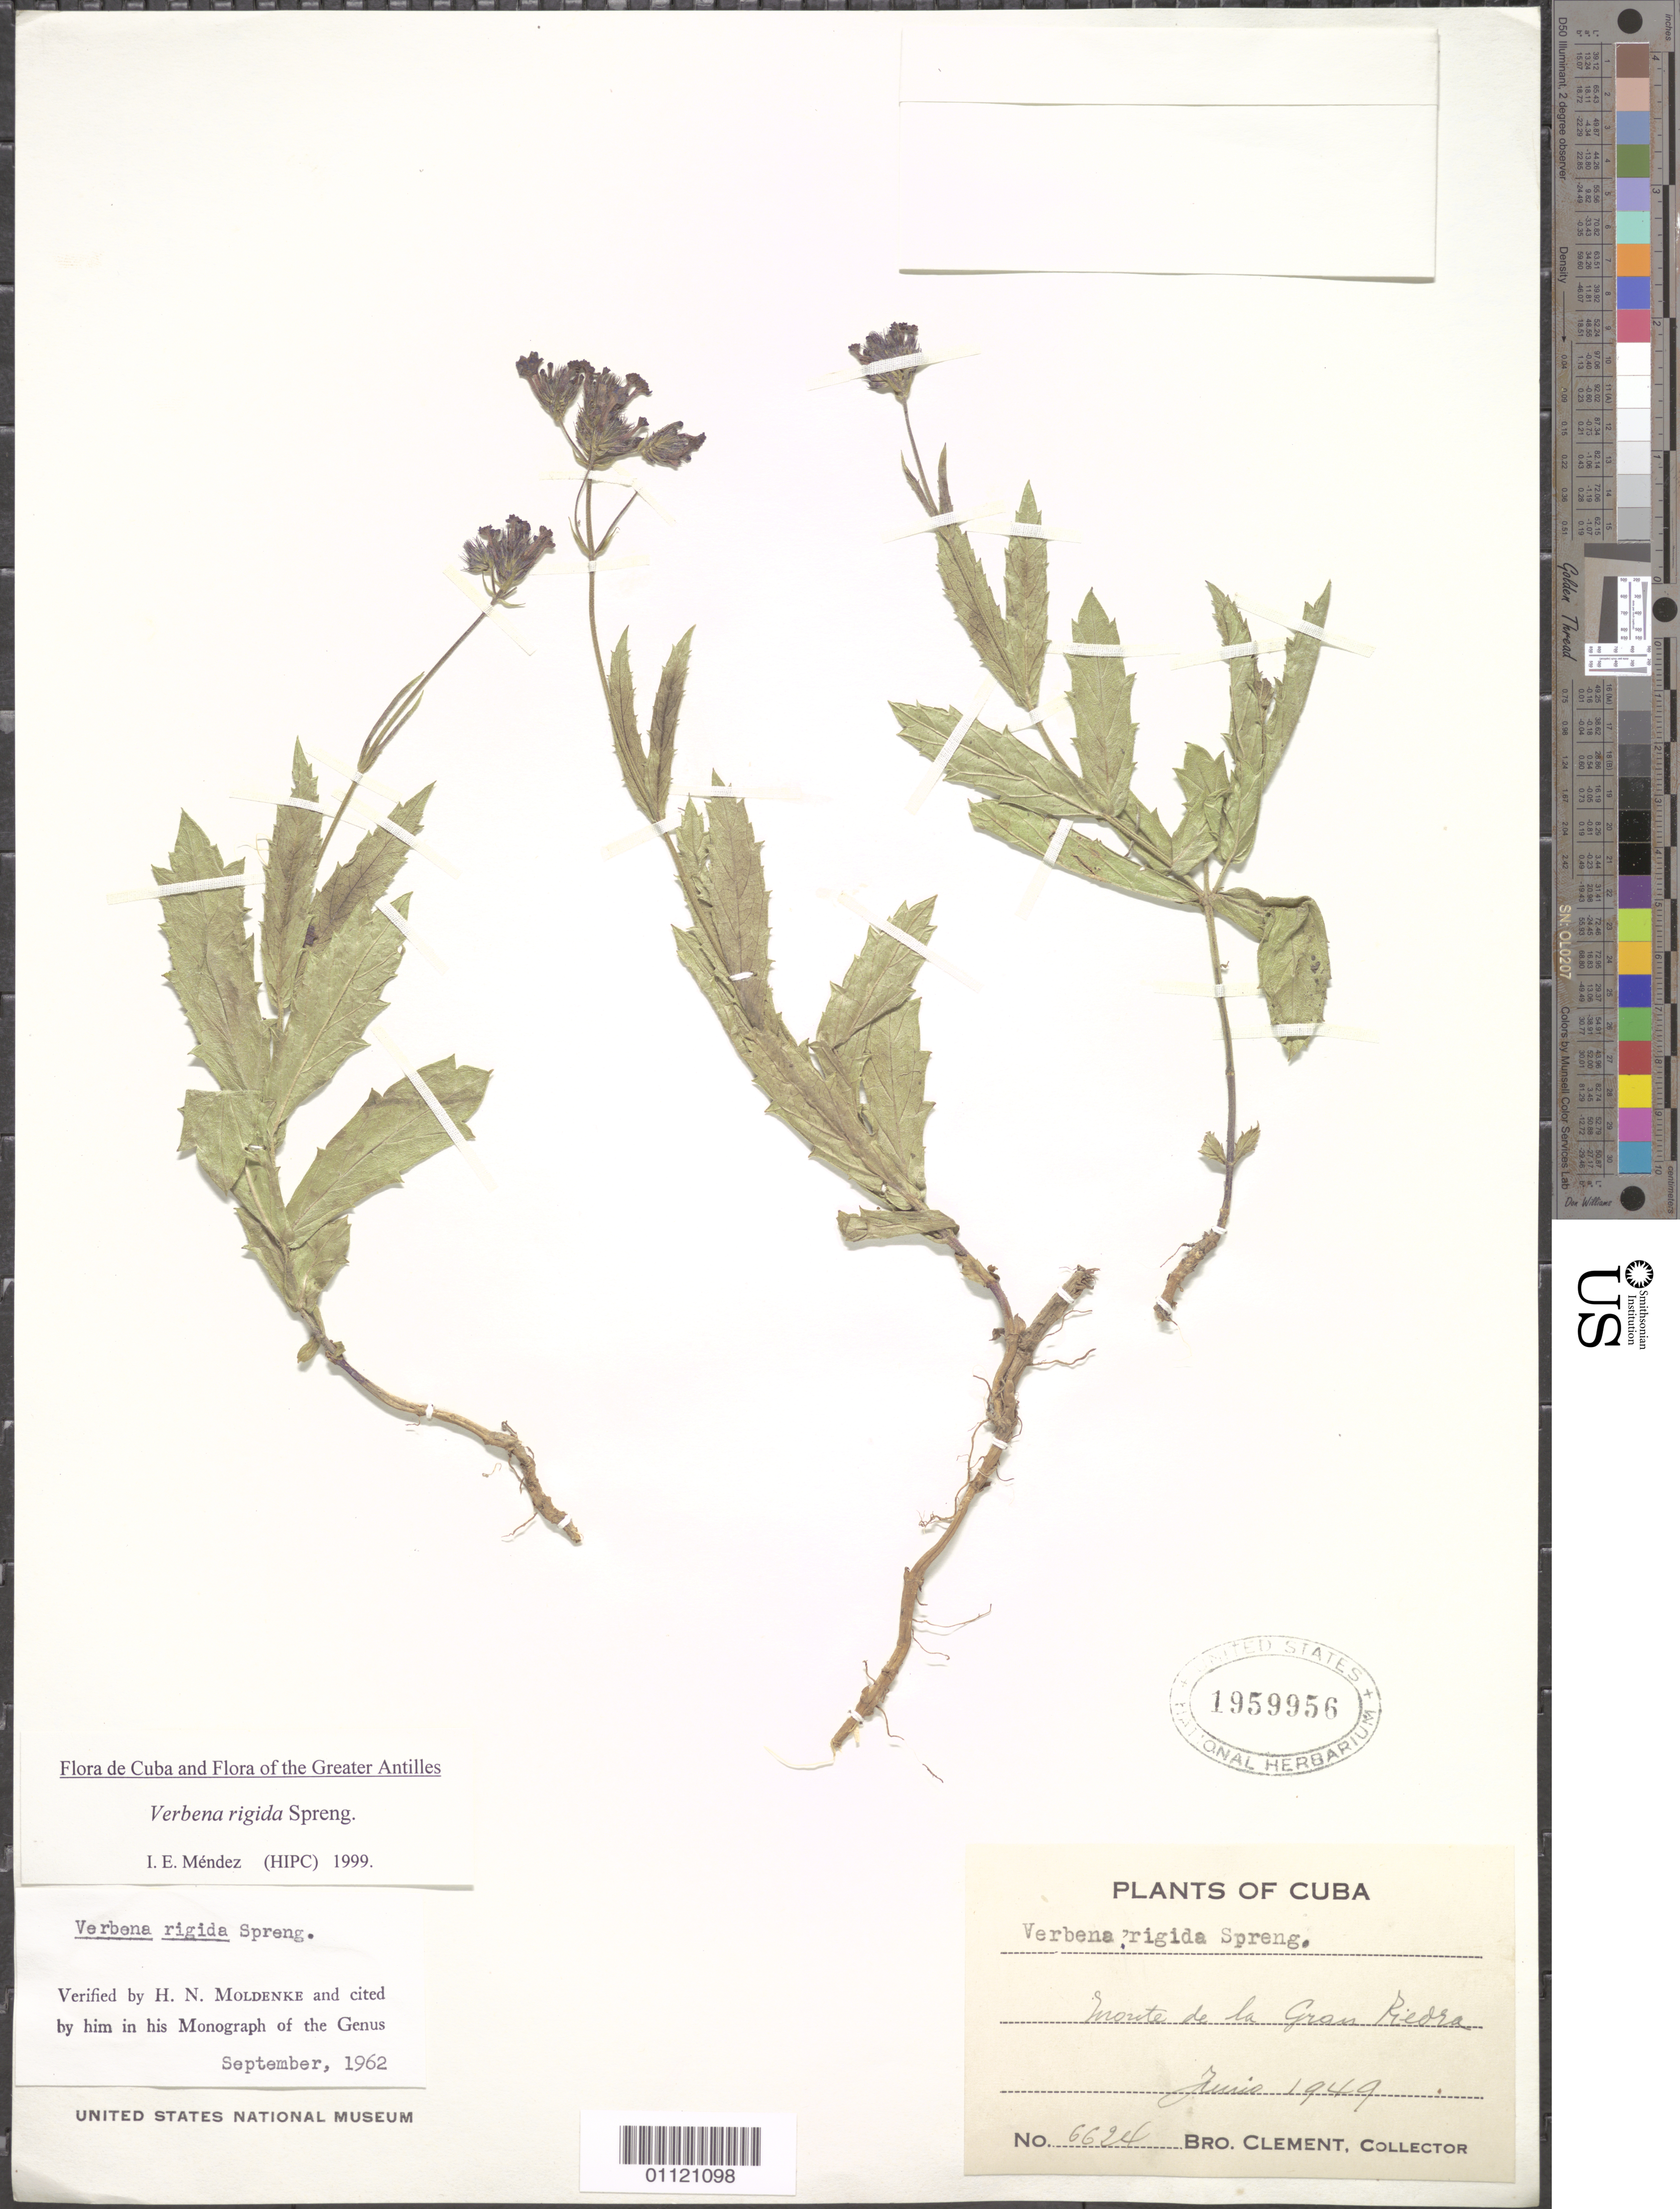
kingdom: Plantae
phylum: Tracheophyta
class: Magnoliopsida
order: Lamiales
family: Verbenaceae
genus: Verbena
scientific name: Verbena rigida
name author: Spreng.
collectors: B. Clement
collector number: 6624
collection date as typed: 01 Jun 1949 to 30 Jun 1949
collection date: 1949-06-01/1949-06-30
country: Cuba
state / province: Santiago de Cuba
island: Cuba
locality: Monte de la Gran Piedra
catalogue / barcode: US 1959956